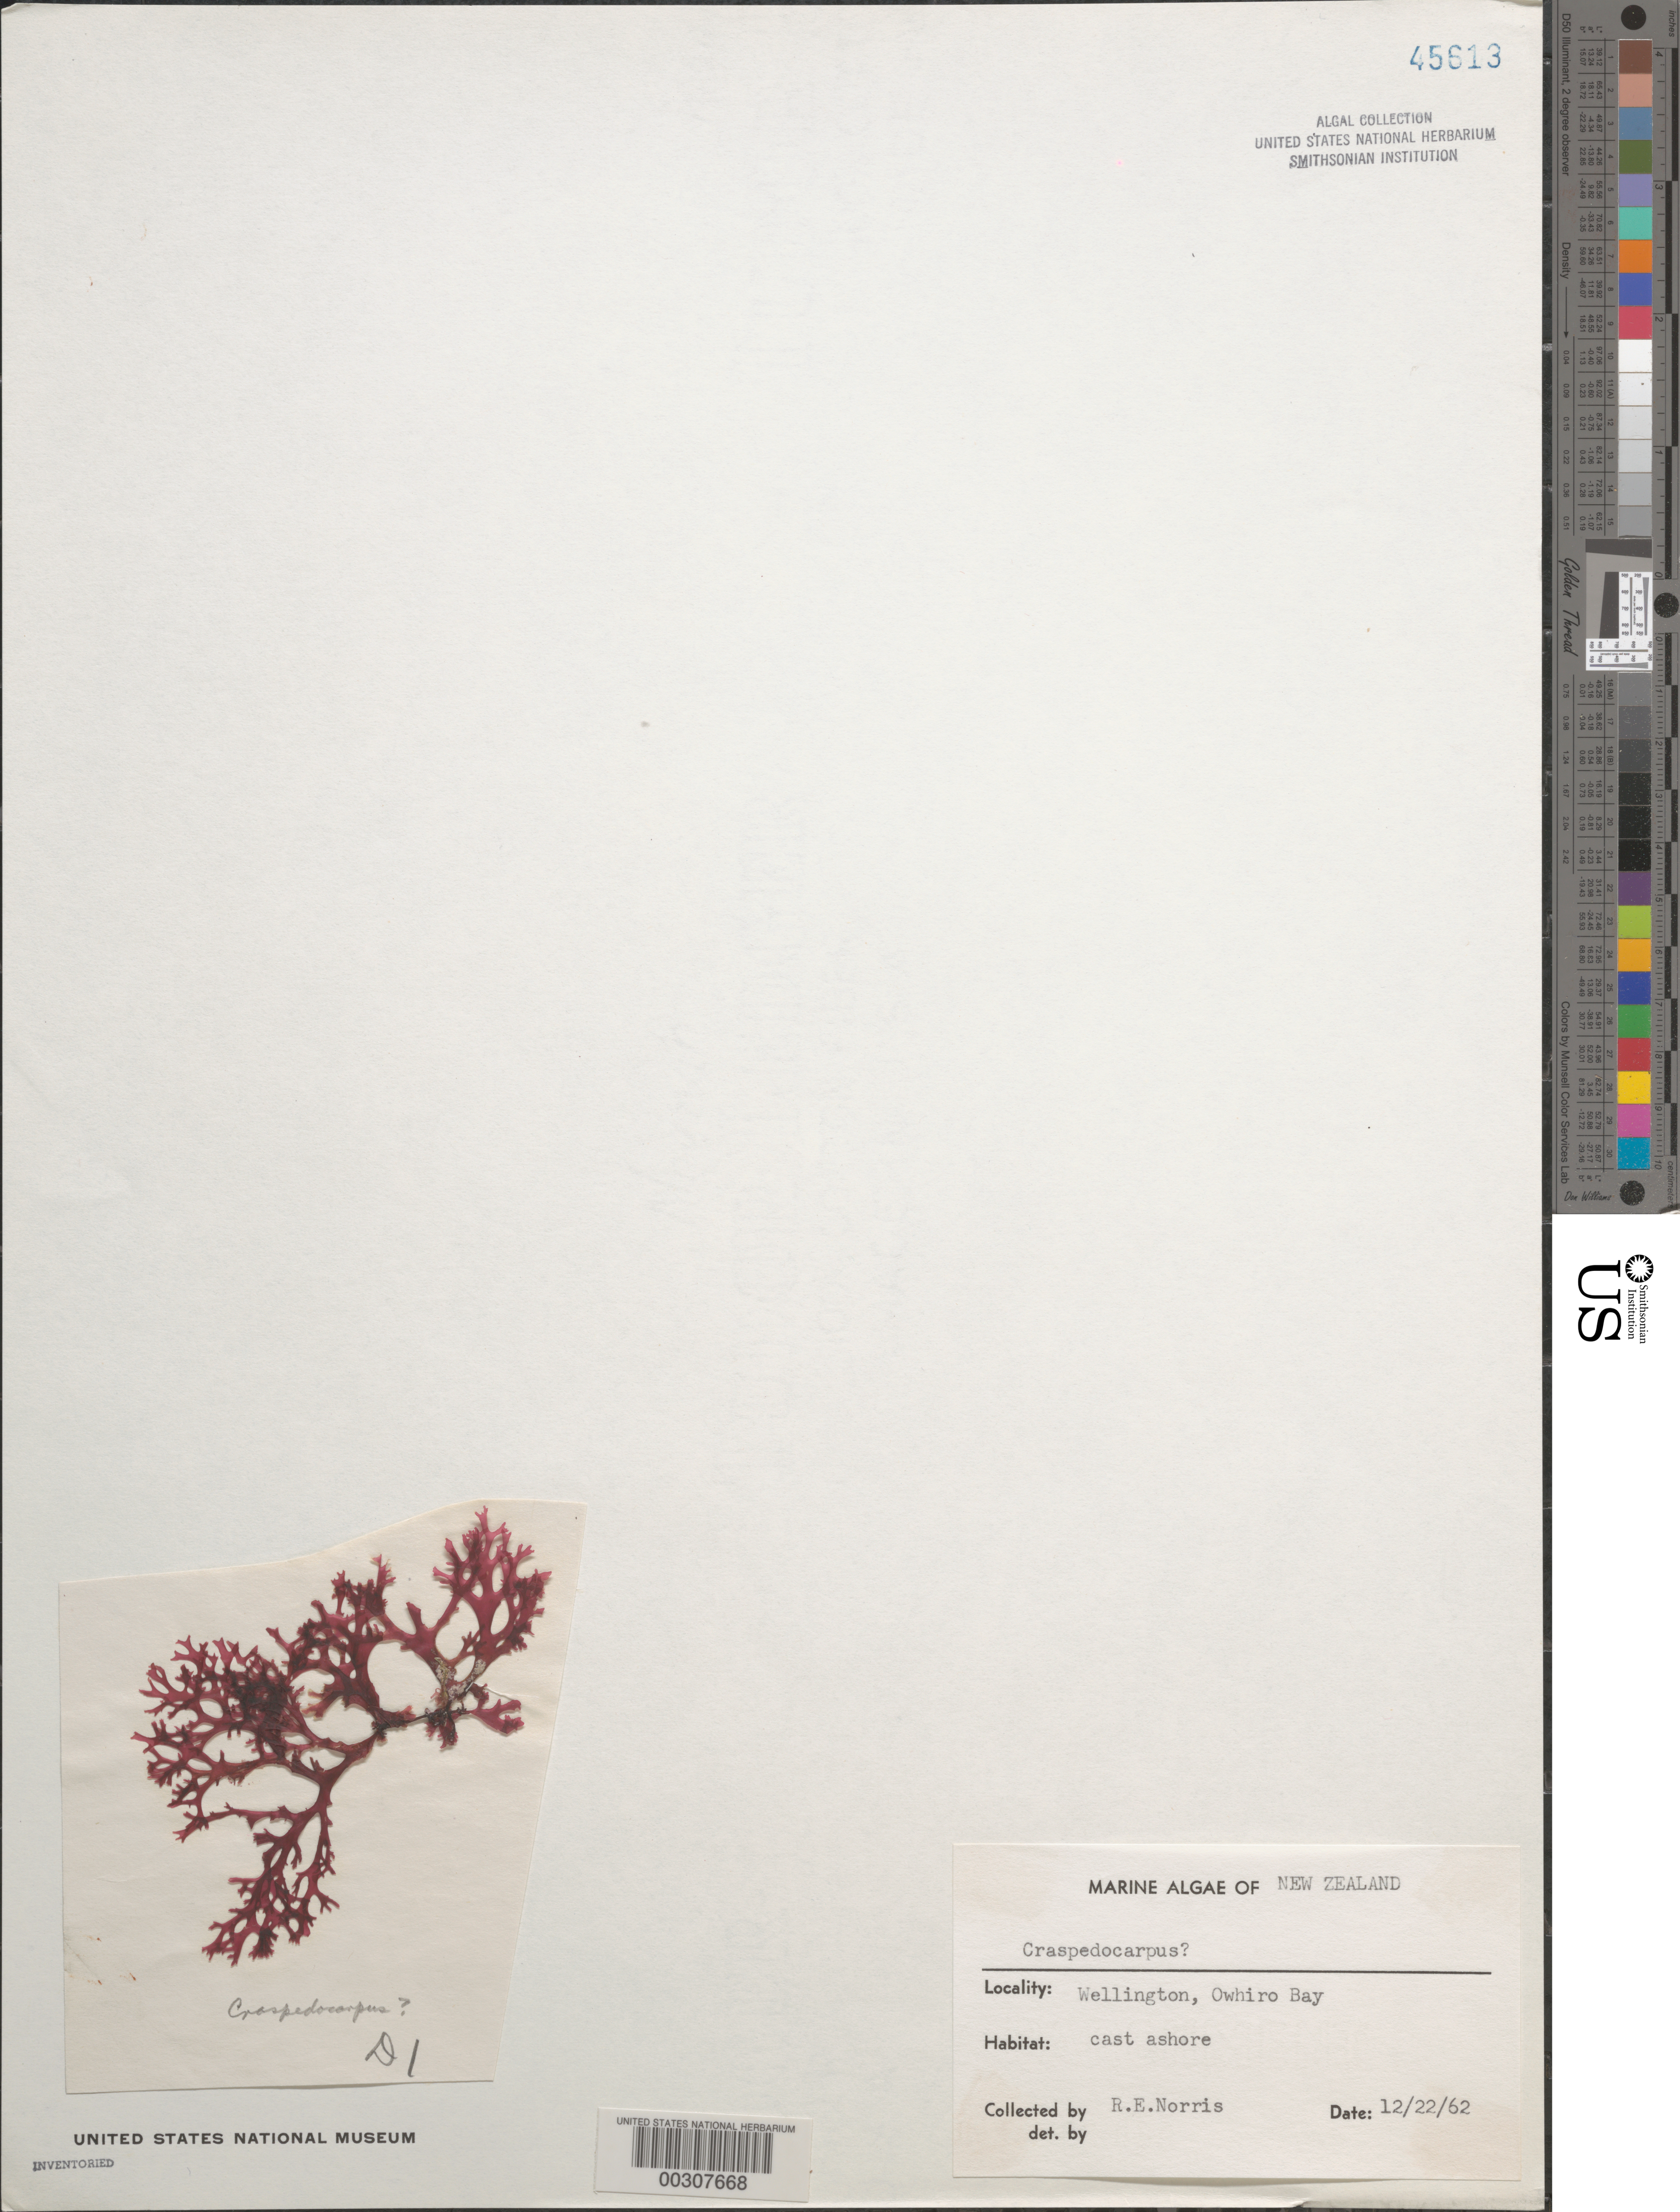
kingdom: Plantae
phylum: Rhodophyta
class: Florideophyceae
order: Gigartinales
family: Cystocloniaceae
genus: Craspedocarpus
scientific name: Craspedocarpus sp.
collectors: R. E. Norris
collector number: D1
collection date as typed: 22 Dec 1962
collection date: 1962-12-22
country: New Zealand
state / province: Wellington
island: North Island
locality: Wellington, Owhiro Bay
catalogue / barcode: US 45613